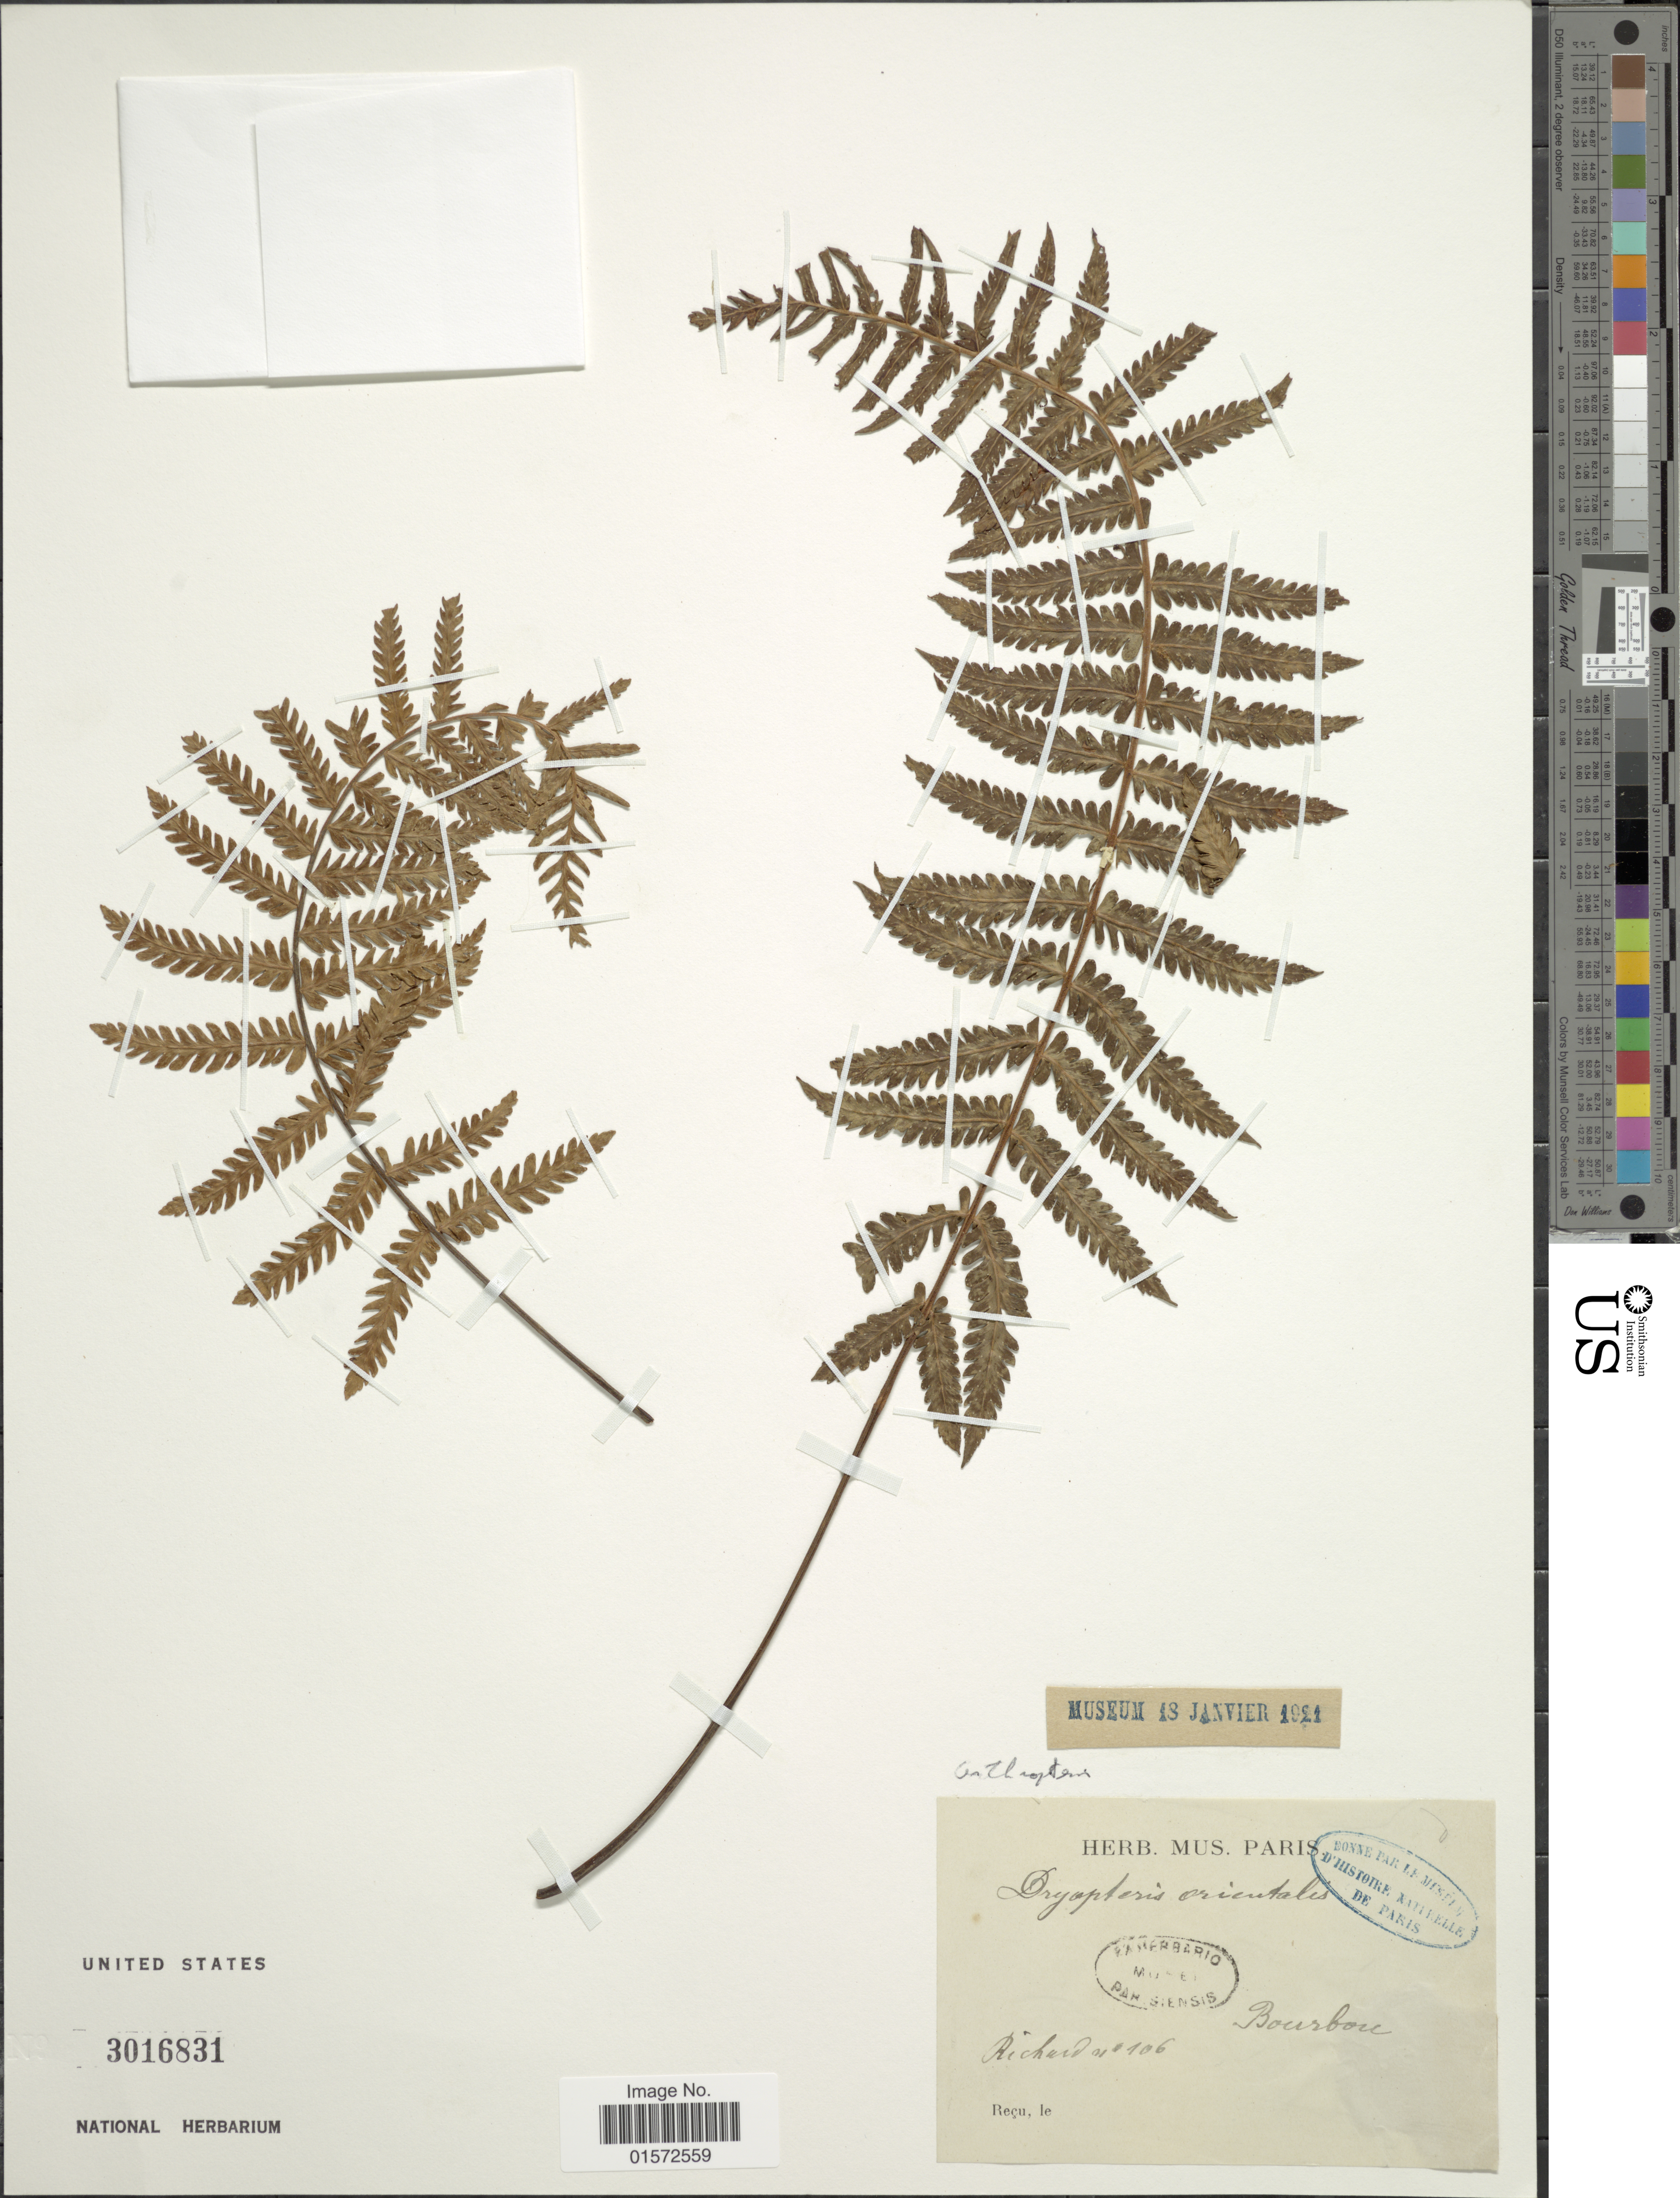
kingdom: Plantae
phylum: Tracheophyta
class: Polypodiopsida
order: Polypodiales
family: Tectariaceae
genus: Arthropteris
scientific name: Arthropteris orientalis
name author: (J.F. Gmel.) Posth.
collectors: ex herb. Mus. Paris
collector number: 106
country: Reunion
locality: Bourbon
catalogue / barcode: US 3016831